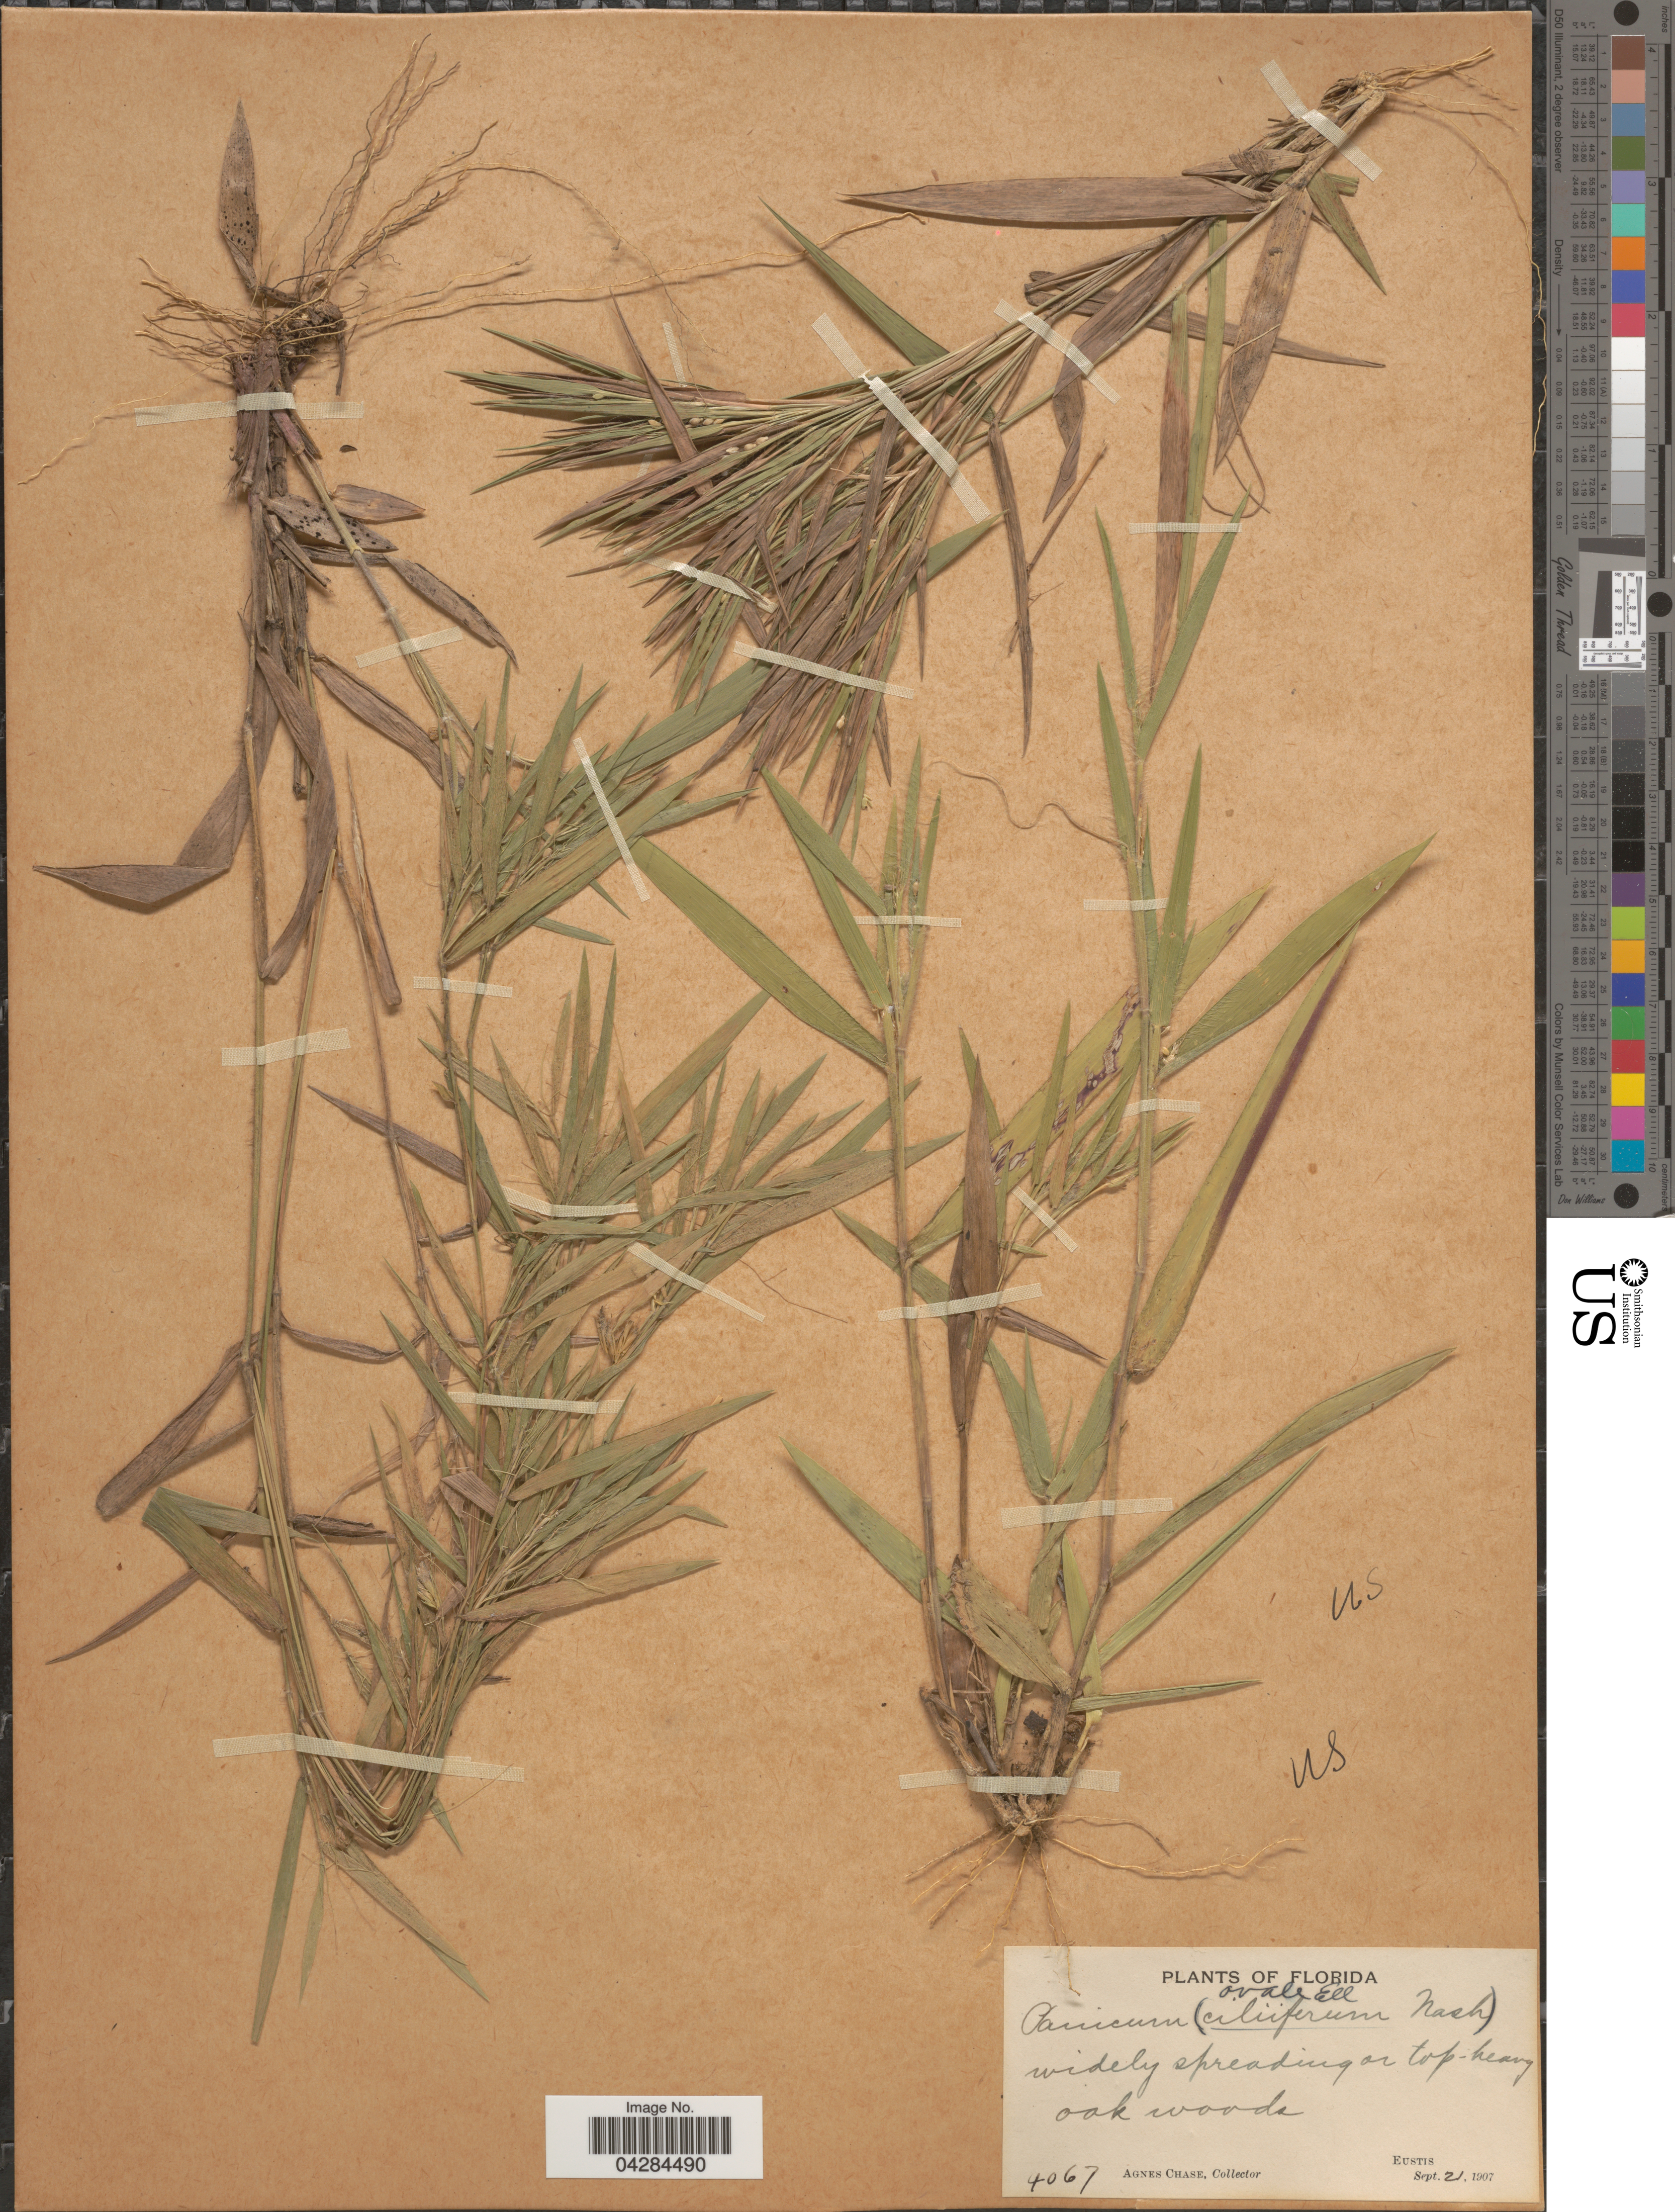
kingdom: Plantae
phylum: Tracheophyta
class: Liliopsida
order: Poales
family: Poaceae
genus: Dichanthelium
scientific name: Dichanthelium ovale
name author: (Elliott) Gould & C.A. Clark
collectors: A. Chase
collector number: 4067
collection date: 1907-09-21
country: United States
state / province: Florida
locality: Eustis.